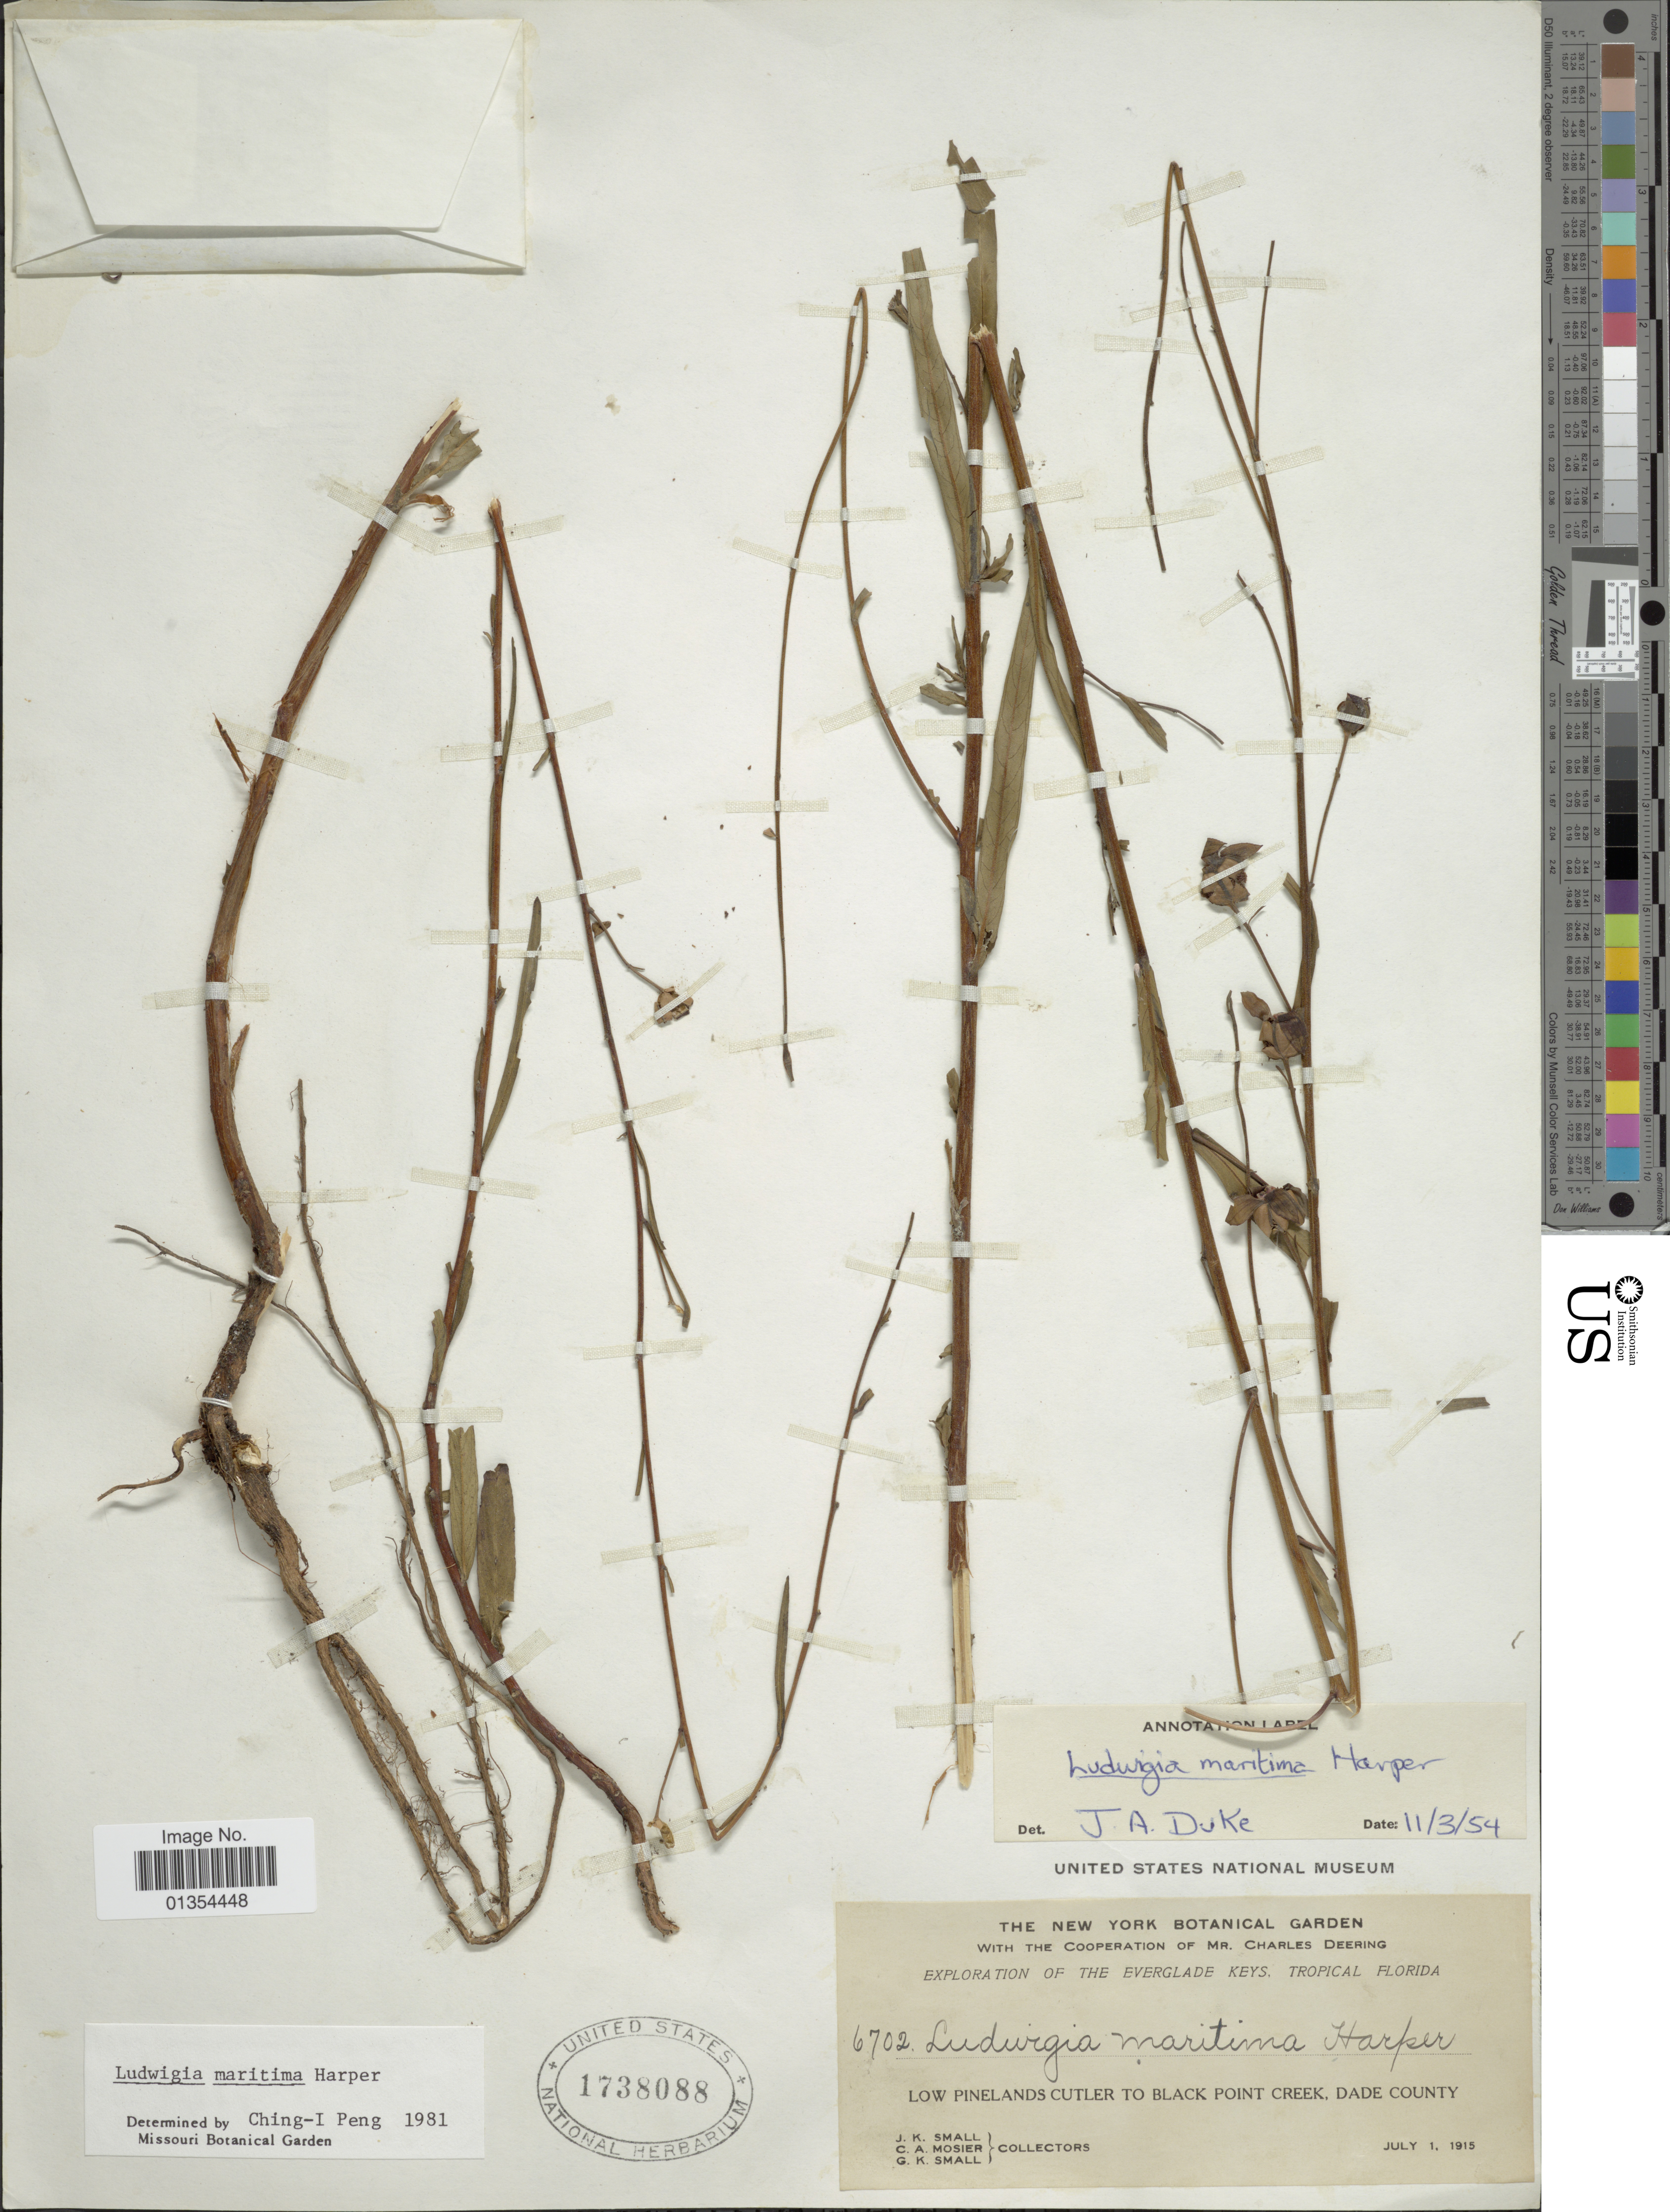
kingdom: Plantae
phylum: Tracheophyta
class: Magnoliopsida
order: Myrtales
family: Onagraceae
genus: Ludwigia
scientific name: Ludwigia maritima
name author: R.M. Harper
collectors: J. K. Small, C. A. Mosier & G. K. Small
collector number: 6702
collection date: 1915-07-01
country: United States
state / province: Florida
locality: Low pinelands cutler to black point creek, Dade County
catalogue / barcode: US 1738088